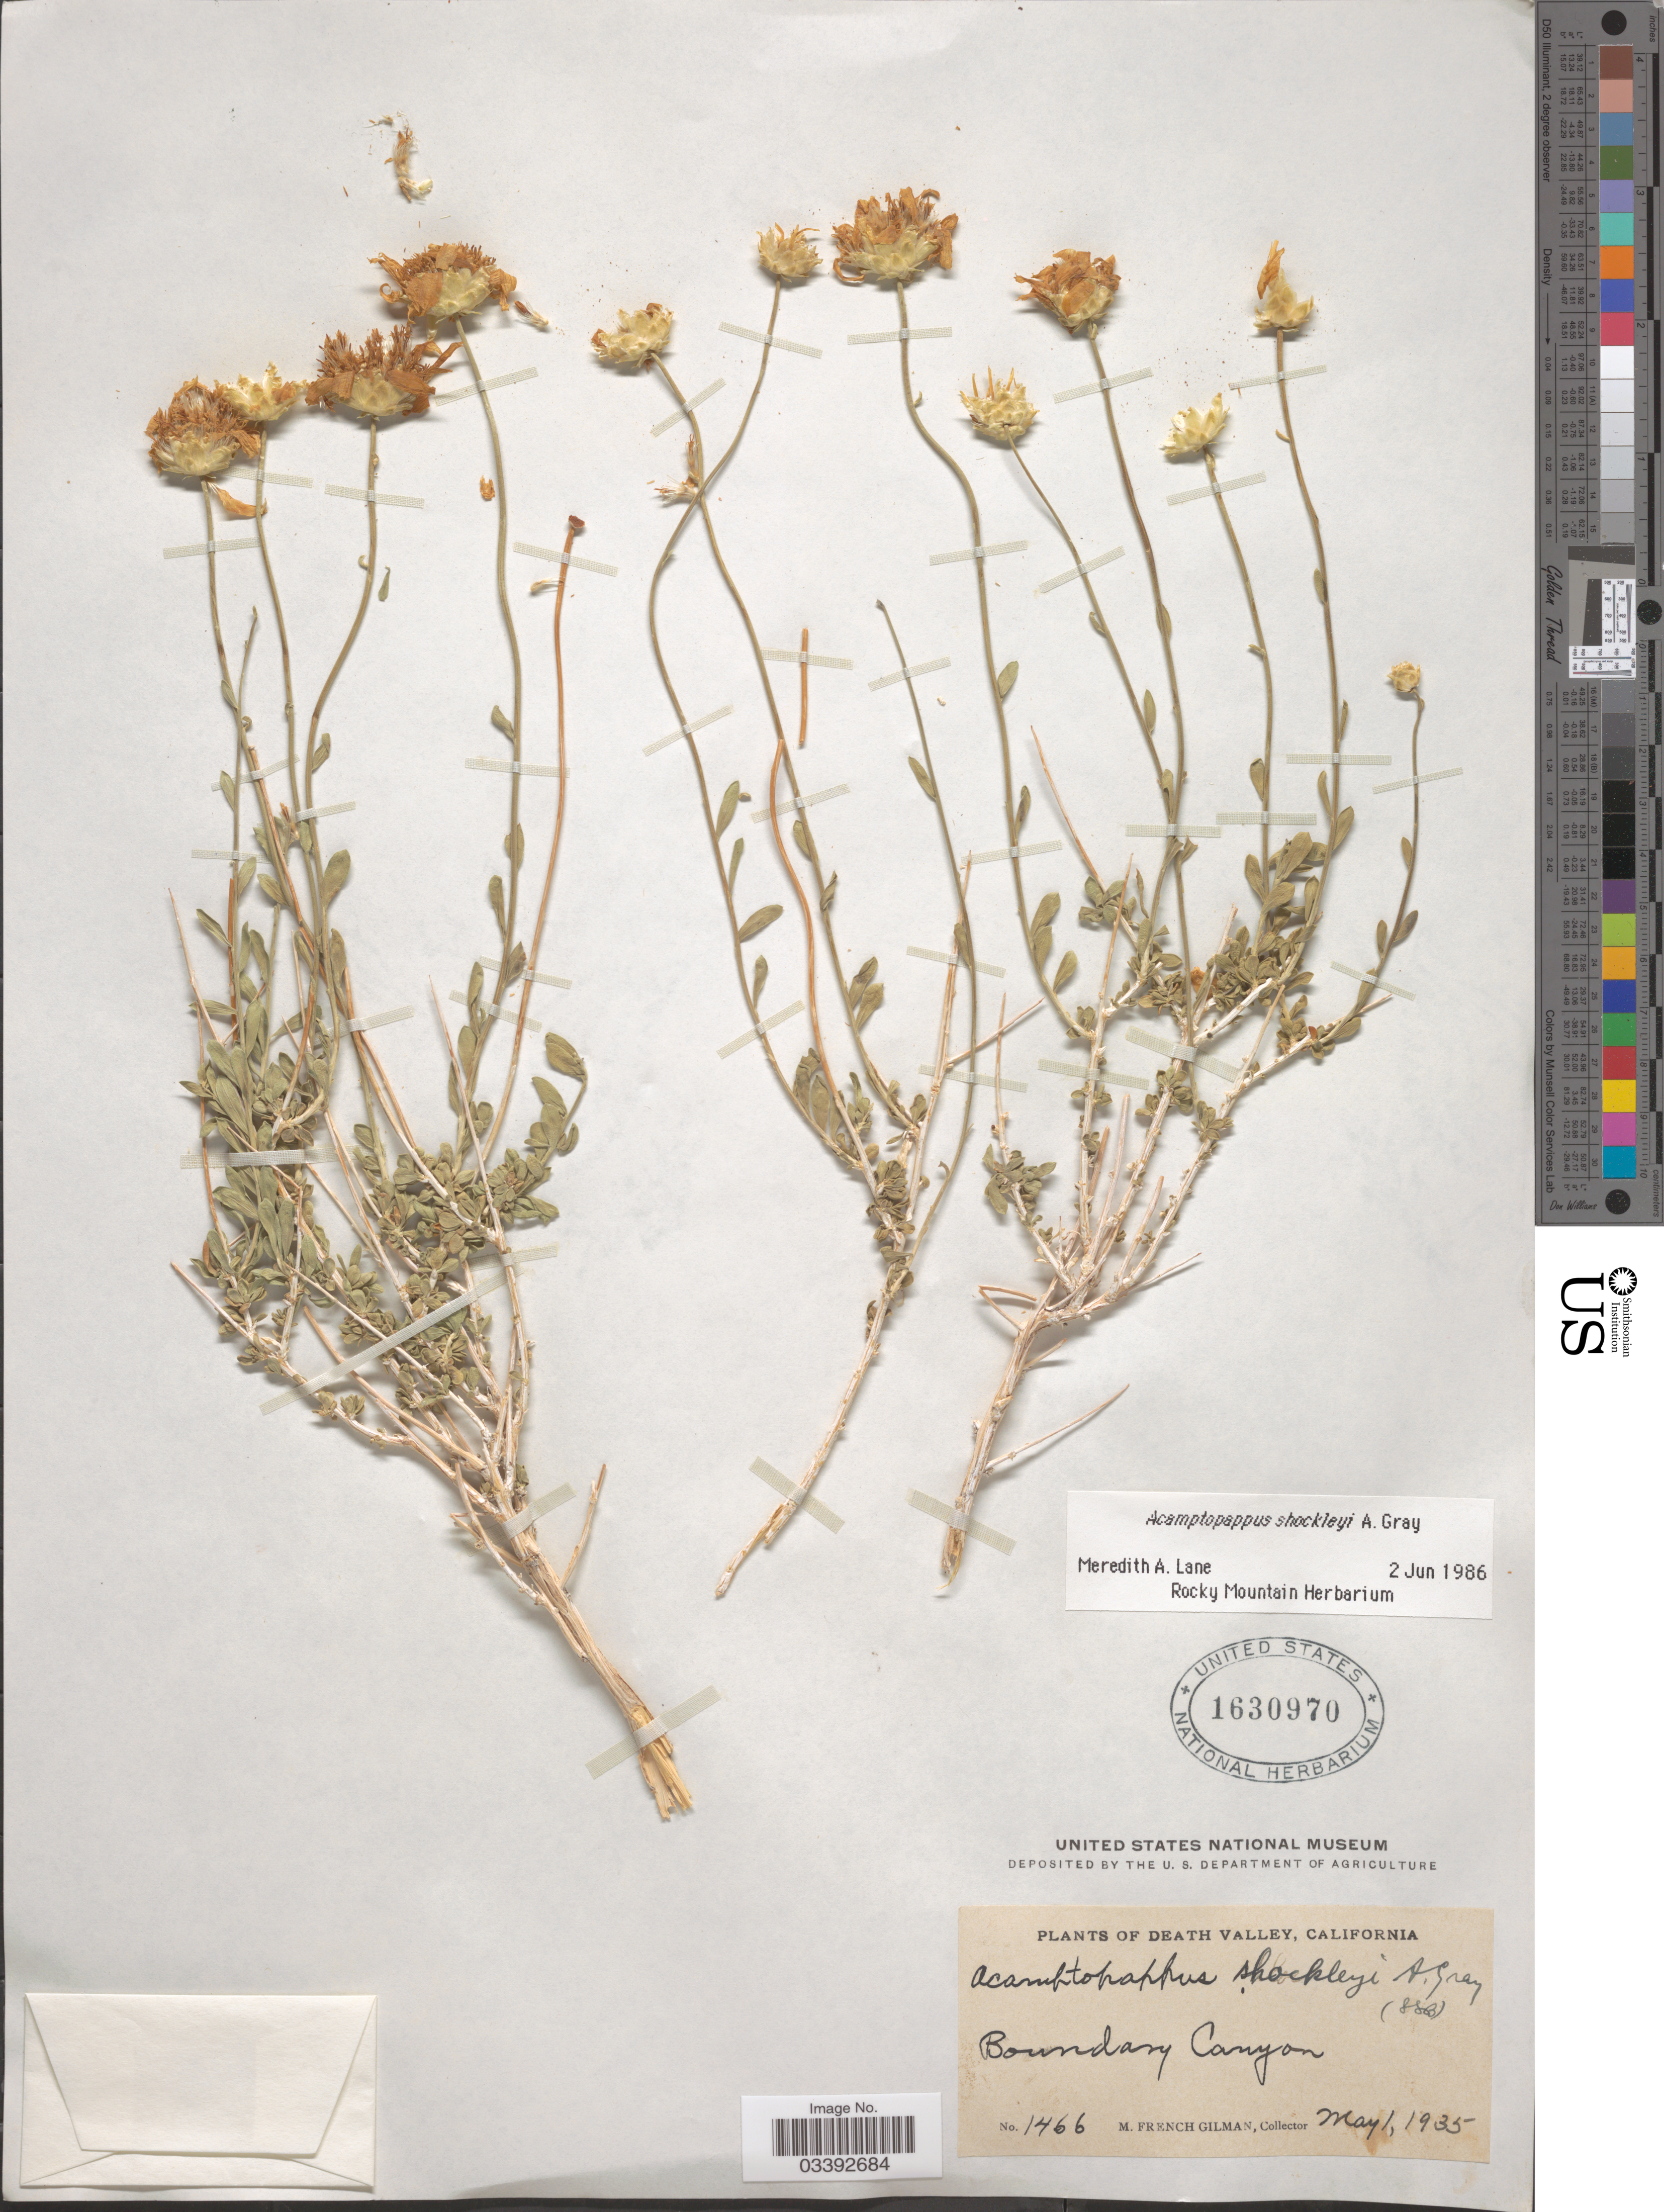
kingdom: Plantae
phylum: Tracheophyta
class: Magnoliopsida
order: Asterales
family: Asteraceae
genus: Acamptopappus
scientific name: Acamptopappus shockleyi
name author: A. Gray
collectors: M. F. Gilman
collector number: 1466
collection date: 1935-05-01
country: United States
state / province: California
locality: Death Valley. Boundary Canyon.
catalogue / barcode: US 1630970